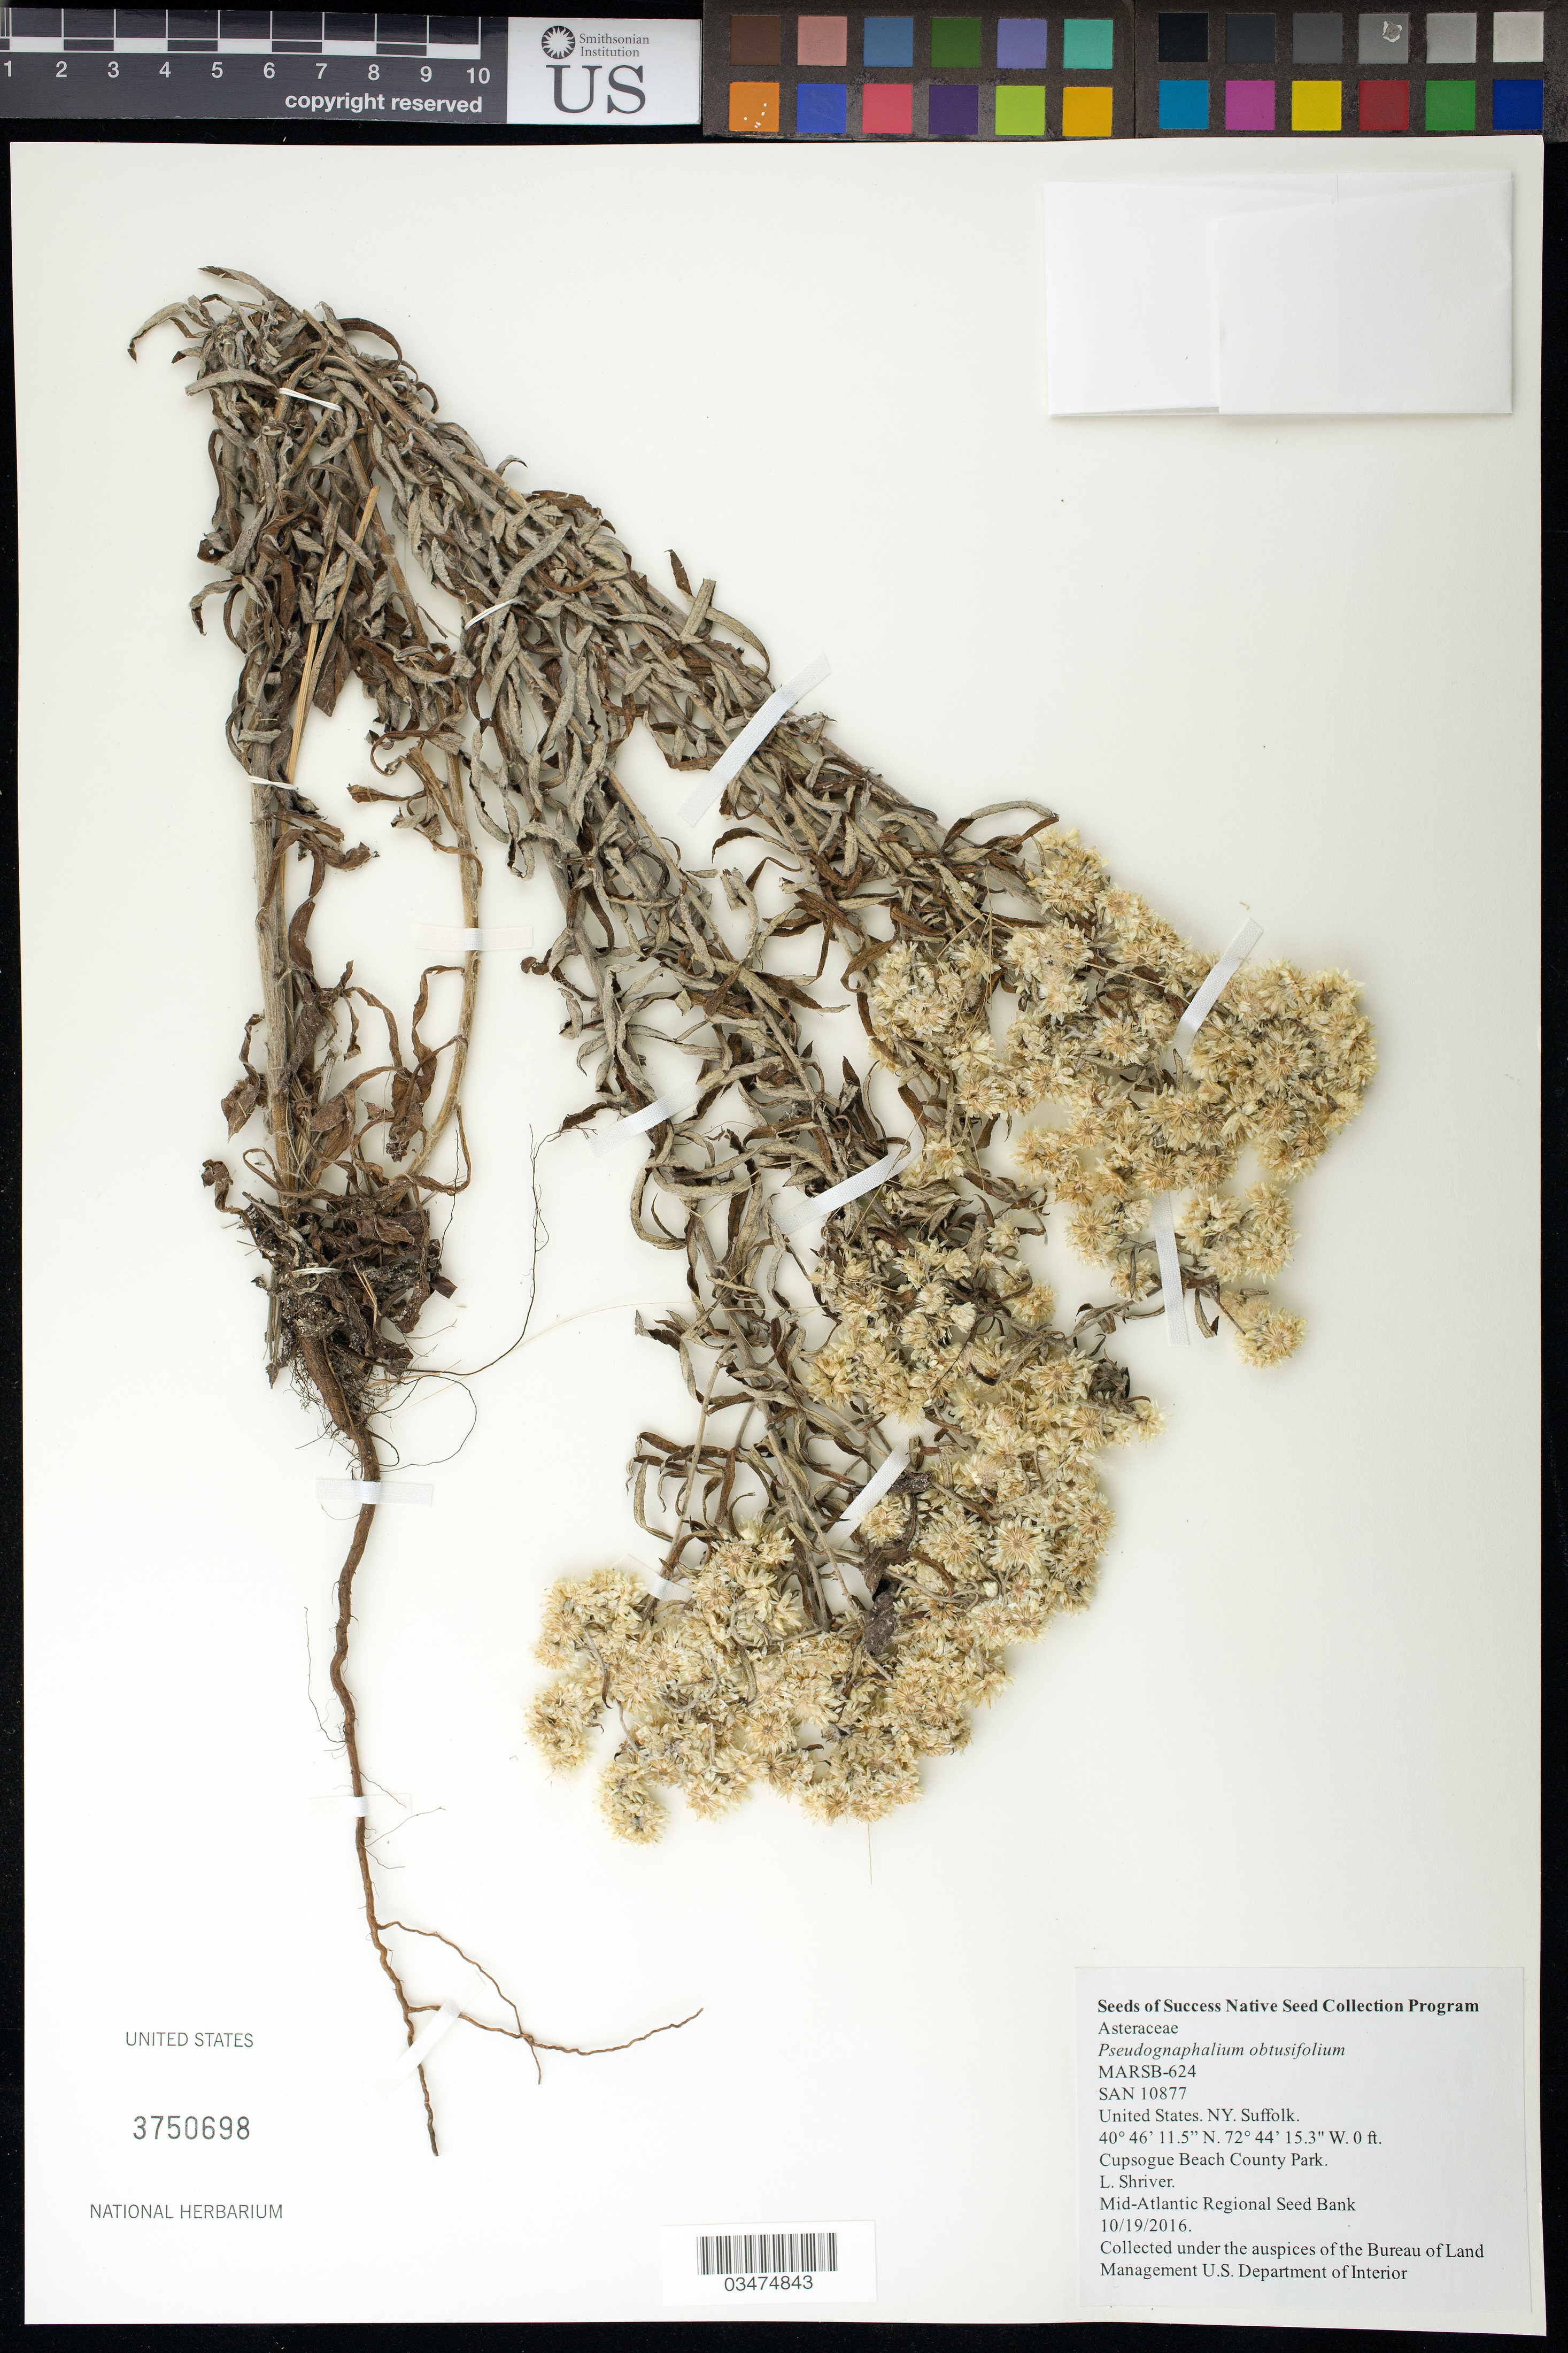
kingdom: Plantae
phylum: Tracheophyta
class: Magnoliopsida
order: Asterales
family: Asteraceae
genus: Pseudognaphalium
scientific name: Pseudognaphalium obtusifolium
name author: (L.) Hilliard & B.L. Burtt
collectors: L. Shriver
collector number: MARSB-624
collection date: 2016-10-19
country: United States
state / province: New York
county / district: Suffolk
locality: Cupsogue Beach County Park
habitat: Tidal high salt marsh edge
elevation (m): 0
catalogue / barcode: US 3750698